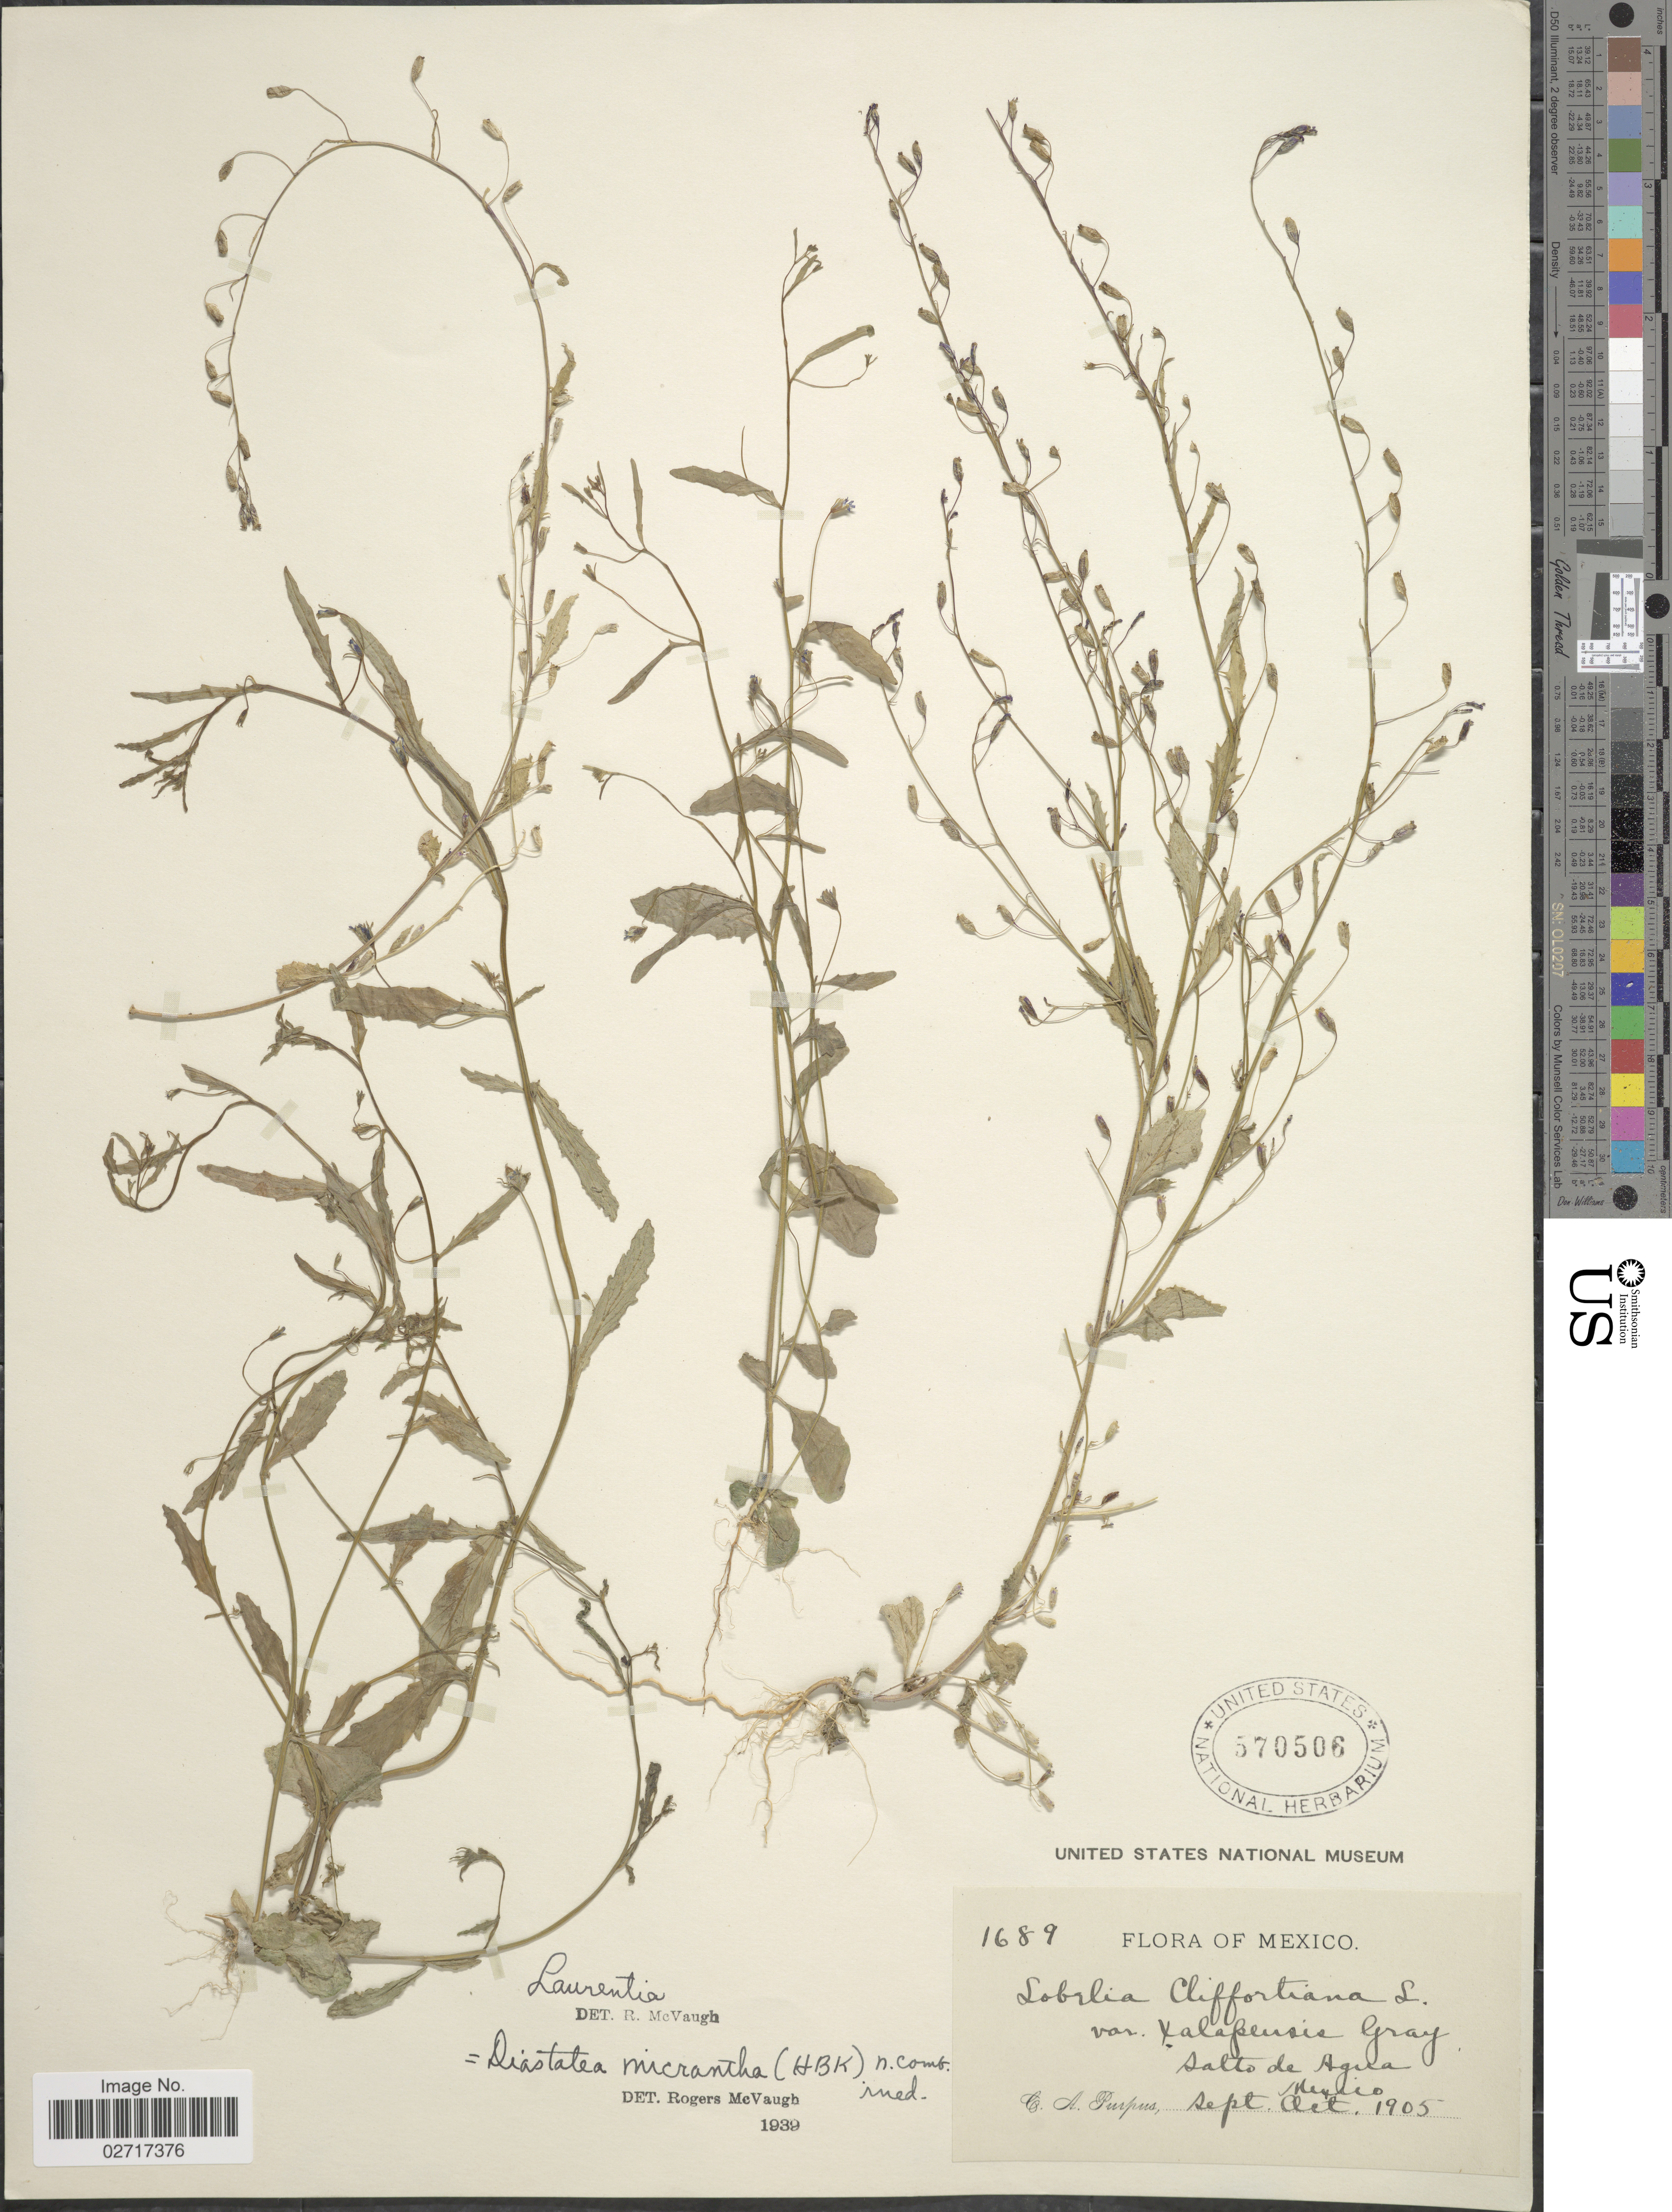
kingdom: Plantae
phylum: Tracheophyta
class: Magnoliopsida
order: Asterales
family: Campanulaceae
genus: Diastatea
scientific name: Diastatea micrantha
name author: (Kunth) McVaugh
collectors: C. A. Purpus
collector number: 1689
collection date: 1905-09/1905-10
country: Mexico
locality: Salto de Agua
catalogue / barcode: US 570506